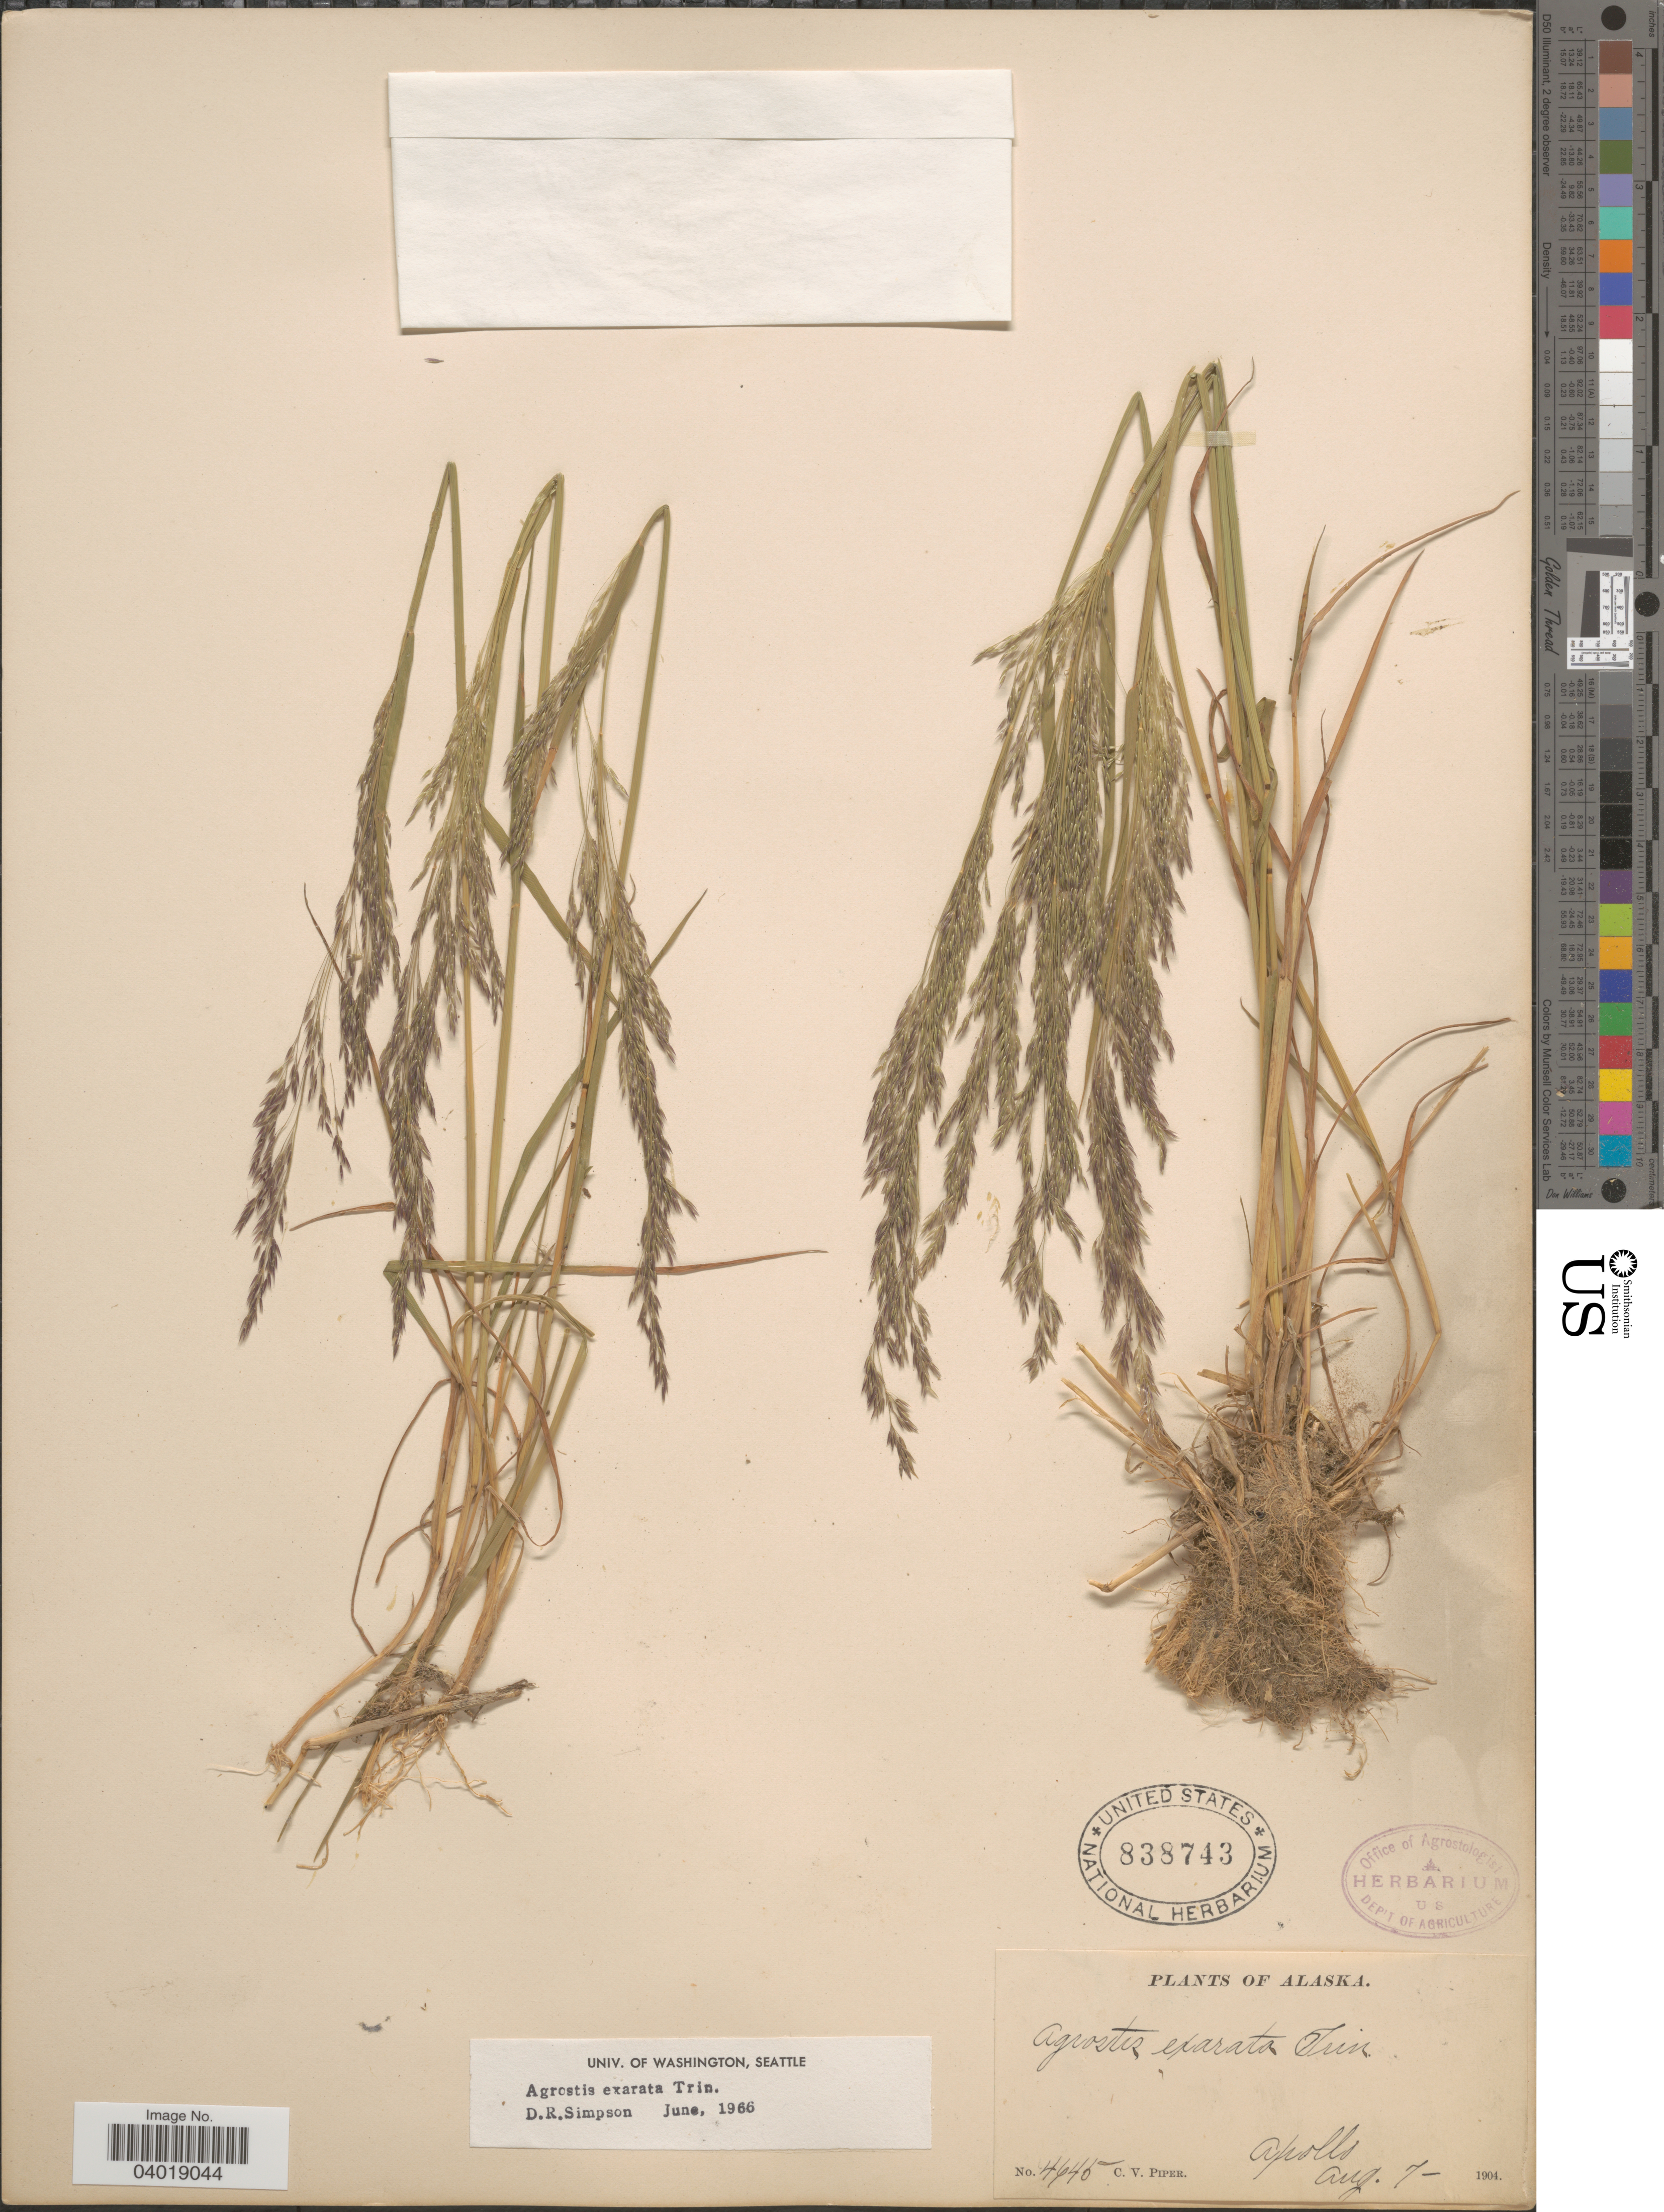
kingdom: Plantae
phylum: Tracheophyta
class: Liliopsida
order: Poales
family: Poaceae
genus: Agrostis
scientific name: Agrostis exarata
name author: Trin.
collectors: C. V. Piper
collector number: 4645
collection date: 1904-08-07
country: United States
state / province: Alaska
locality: Apollo.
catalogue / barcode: US 838743